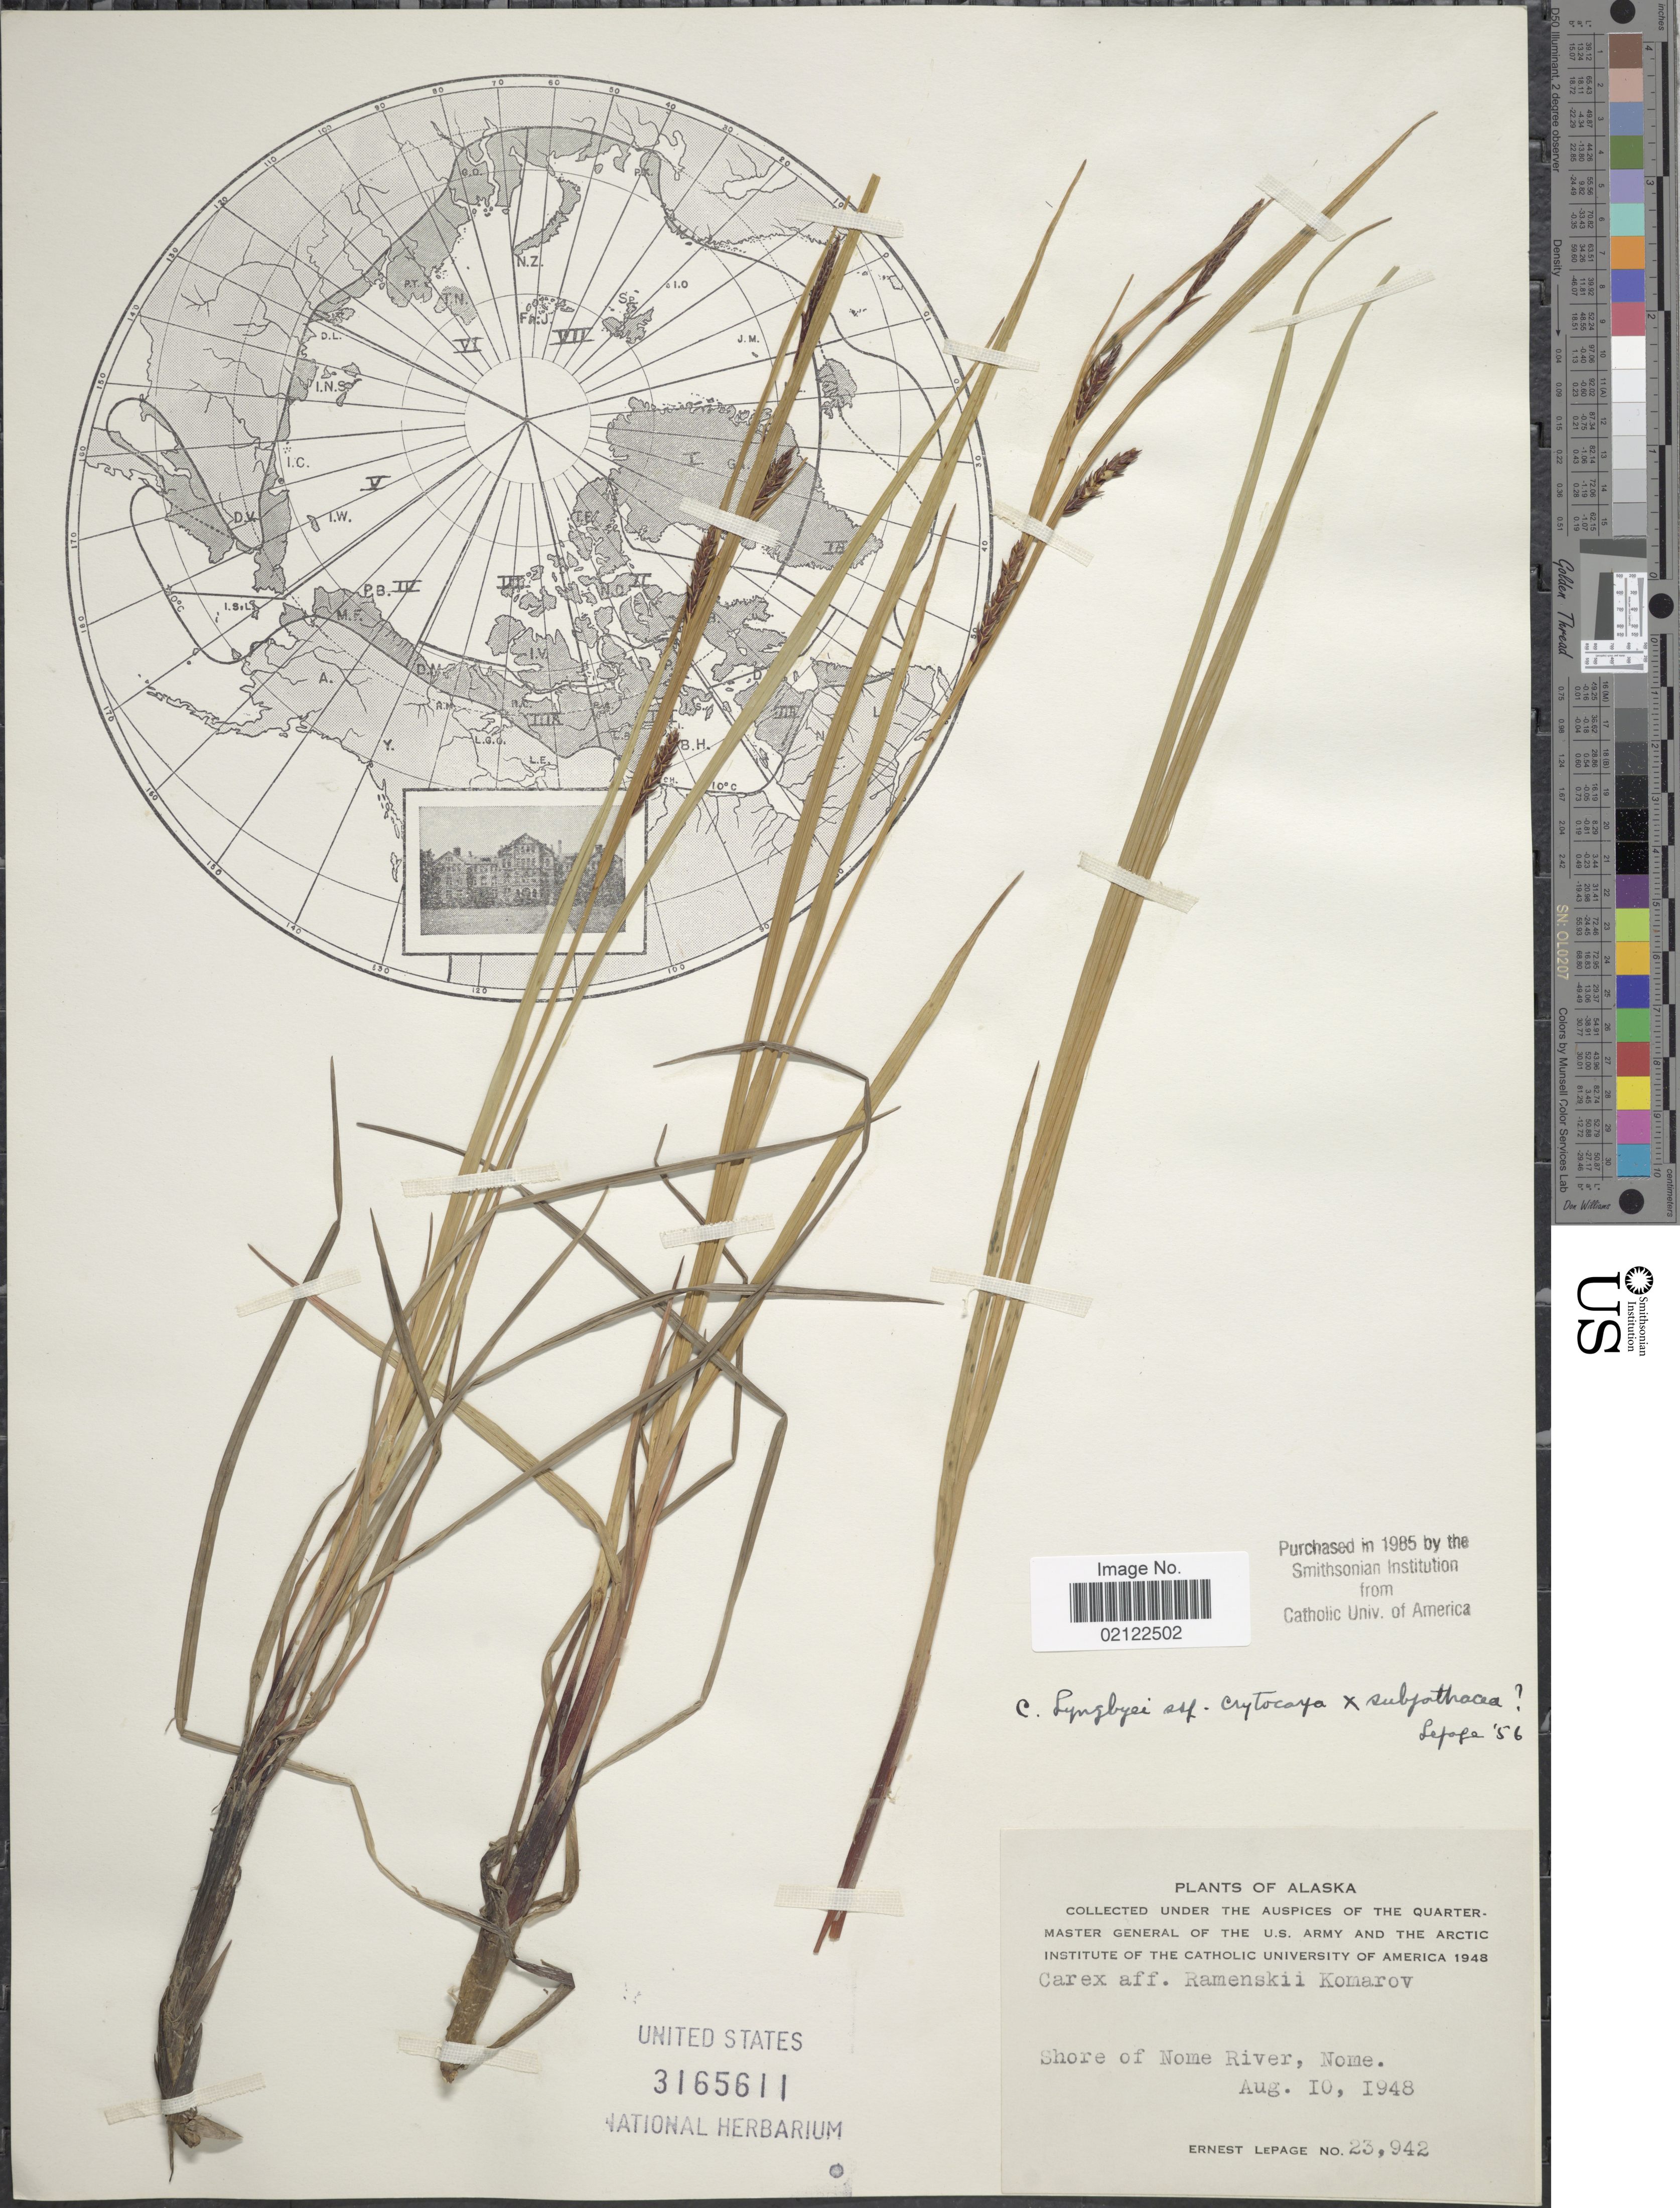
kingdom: Plantae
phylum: Tracheophyta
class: Liliopsida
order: Poales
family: Cyperaceae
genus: Carex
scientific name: Carex lyngbyei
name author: Hornem.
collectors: E. Lepage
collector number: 23942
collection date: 1948-08-10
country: United States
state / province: Alaska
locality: Shore of Nome River, Nome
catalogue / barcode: US 3165611